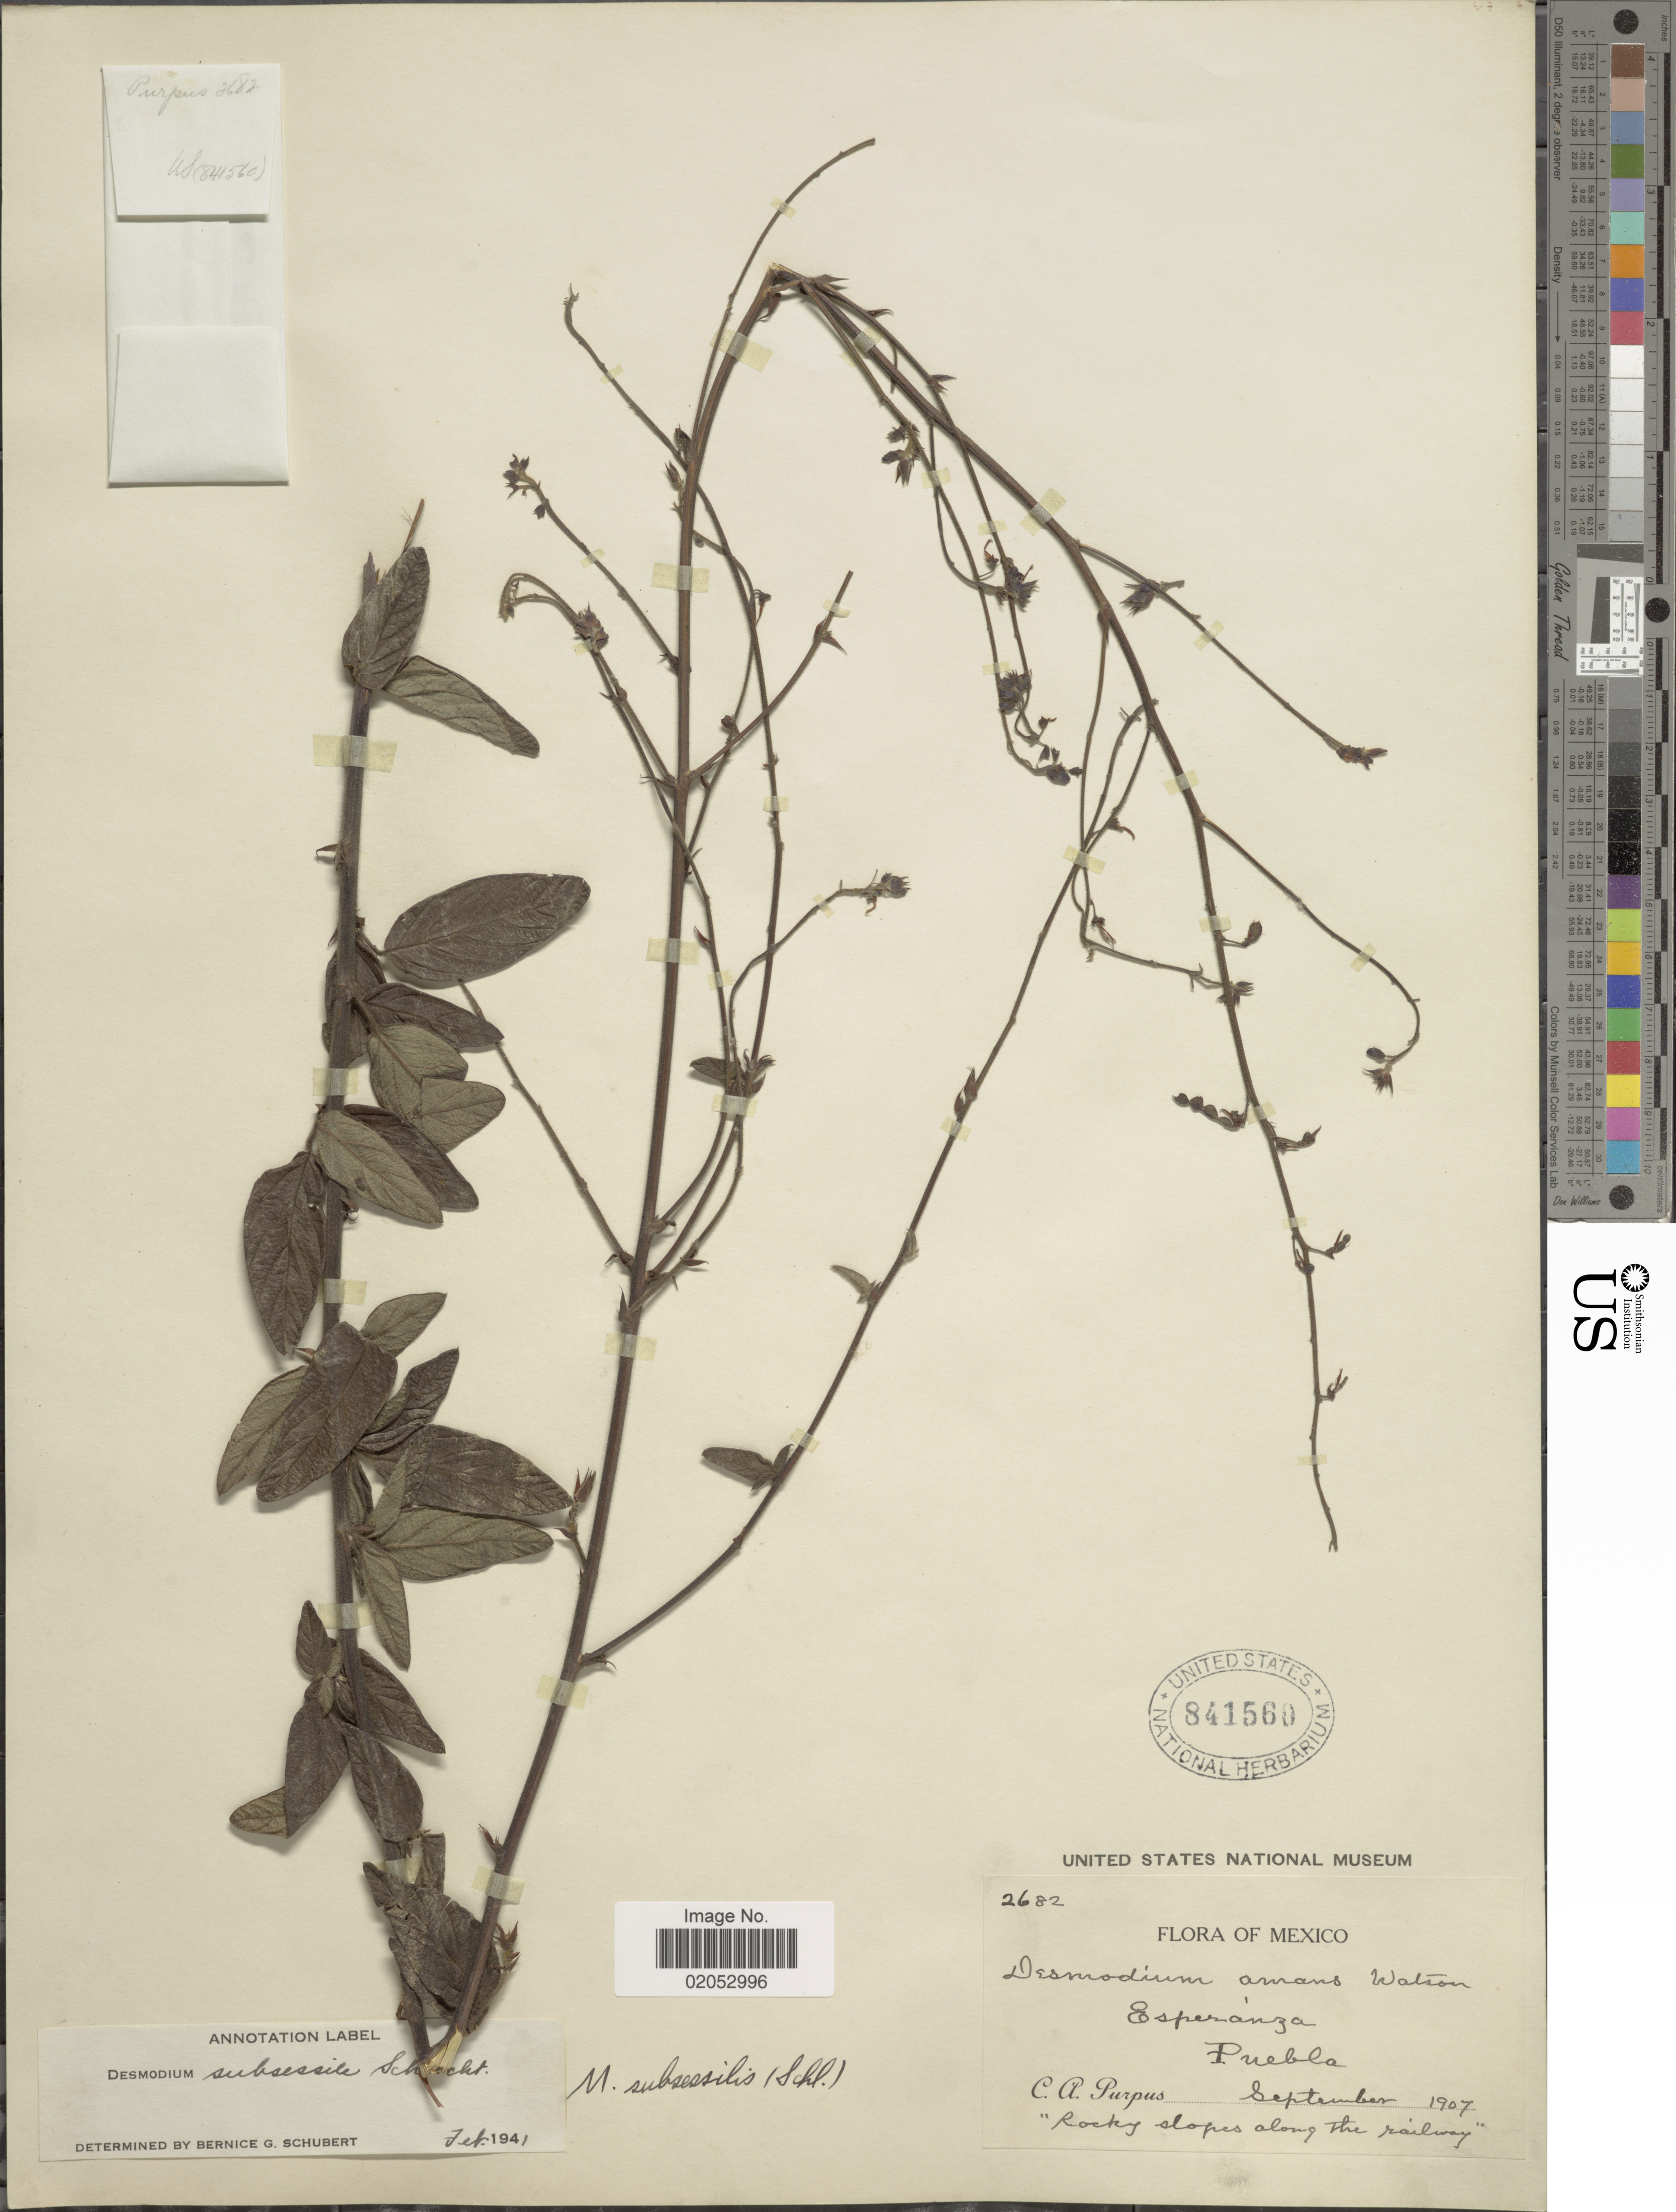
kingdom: Plantae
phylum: Tracheophyta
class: Magnoliopsida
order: Fabales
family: Fabaceae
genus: Desmodium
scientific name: Desmodium subsessile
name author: Seaton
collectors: C. A. Purpus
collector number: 2682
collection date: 1907-09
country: Mexico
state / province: Puebla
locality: Esperanza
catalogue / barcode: US 841560